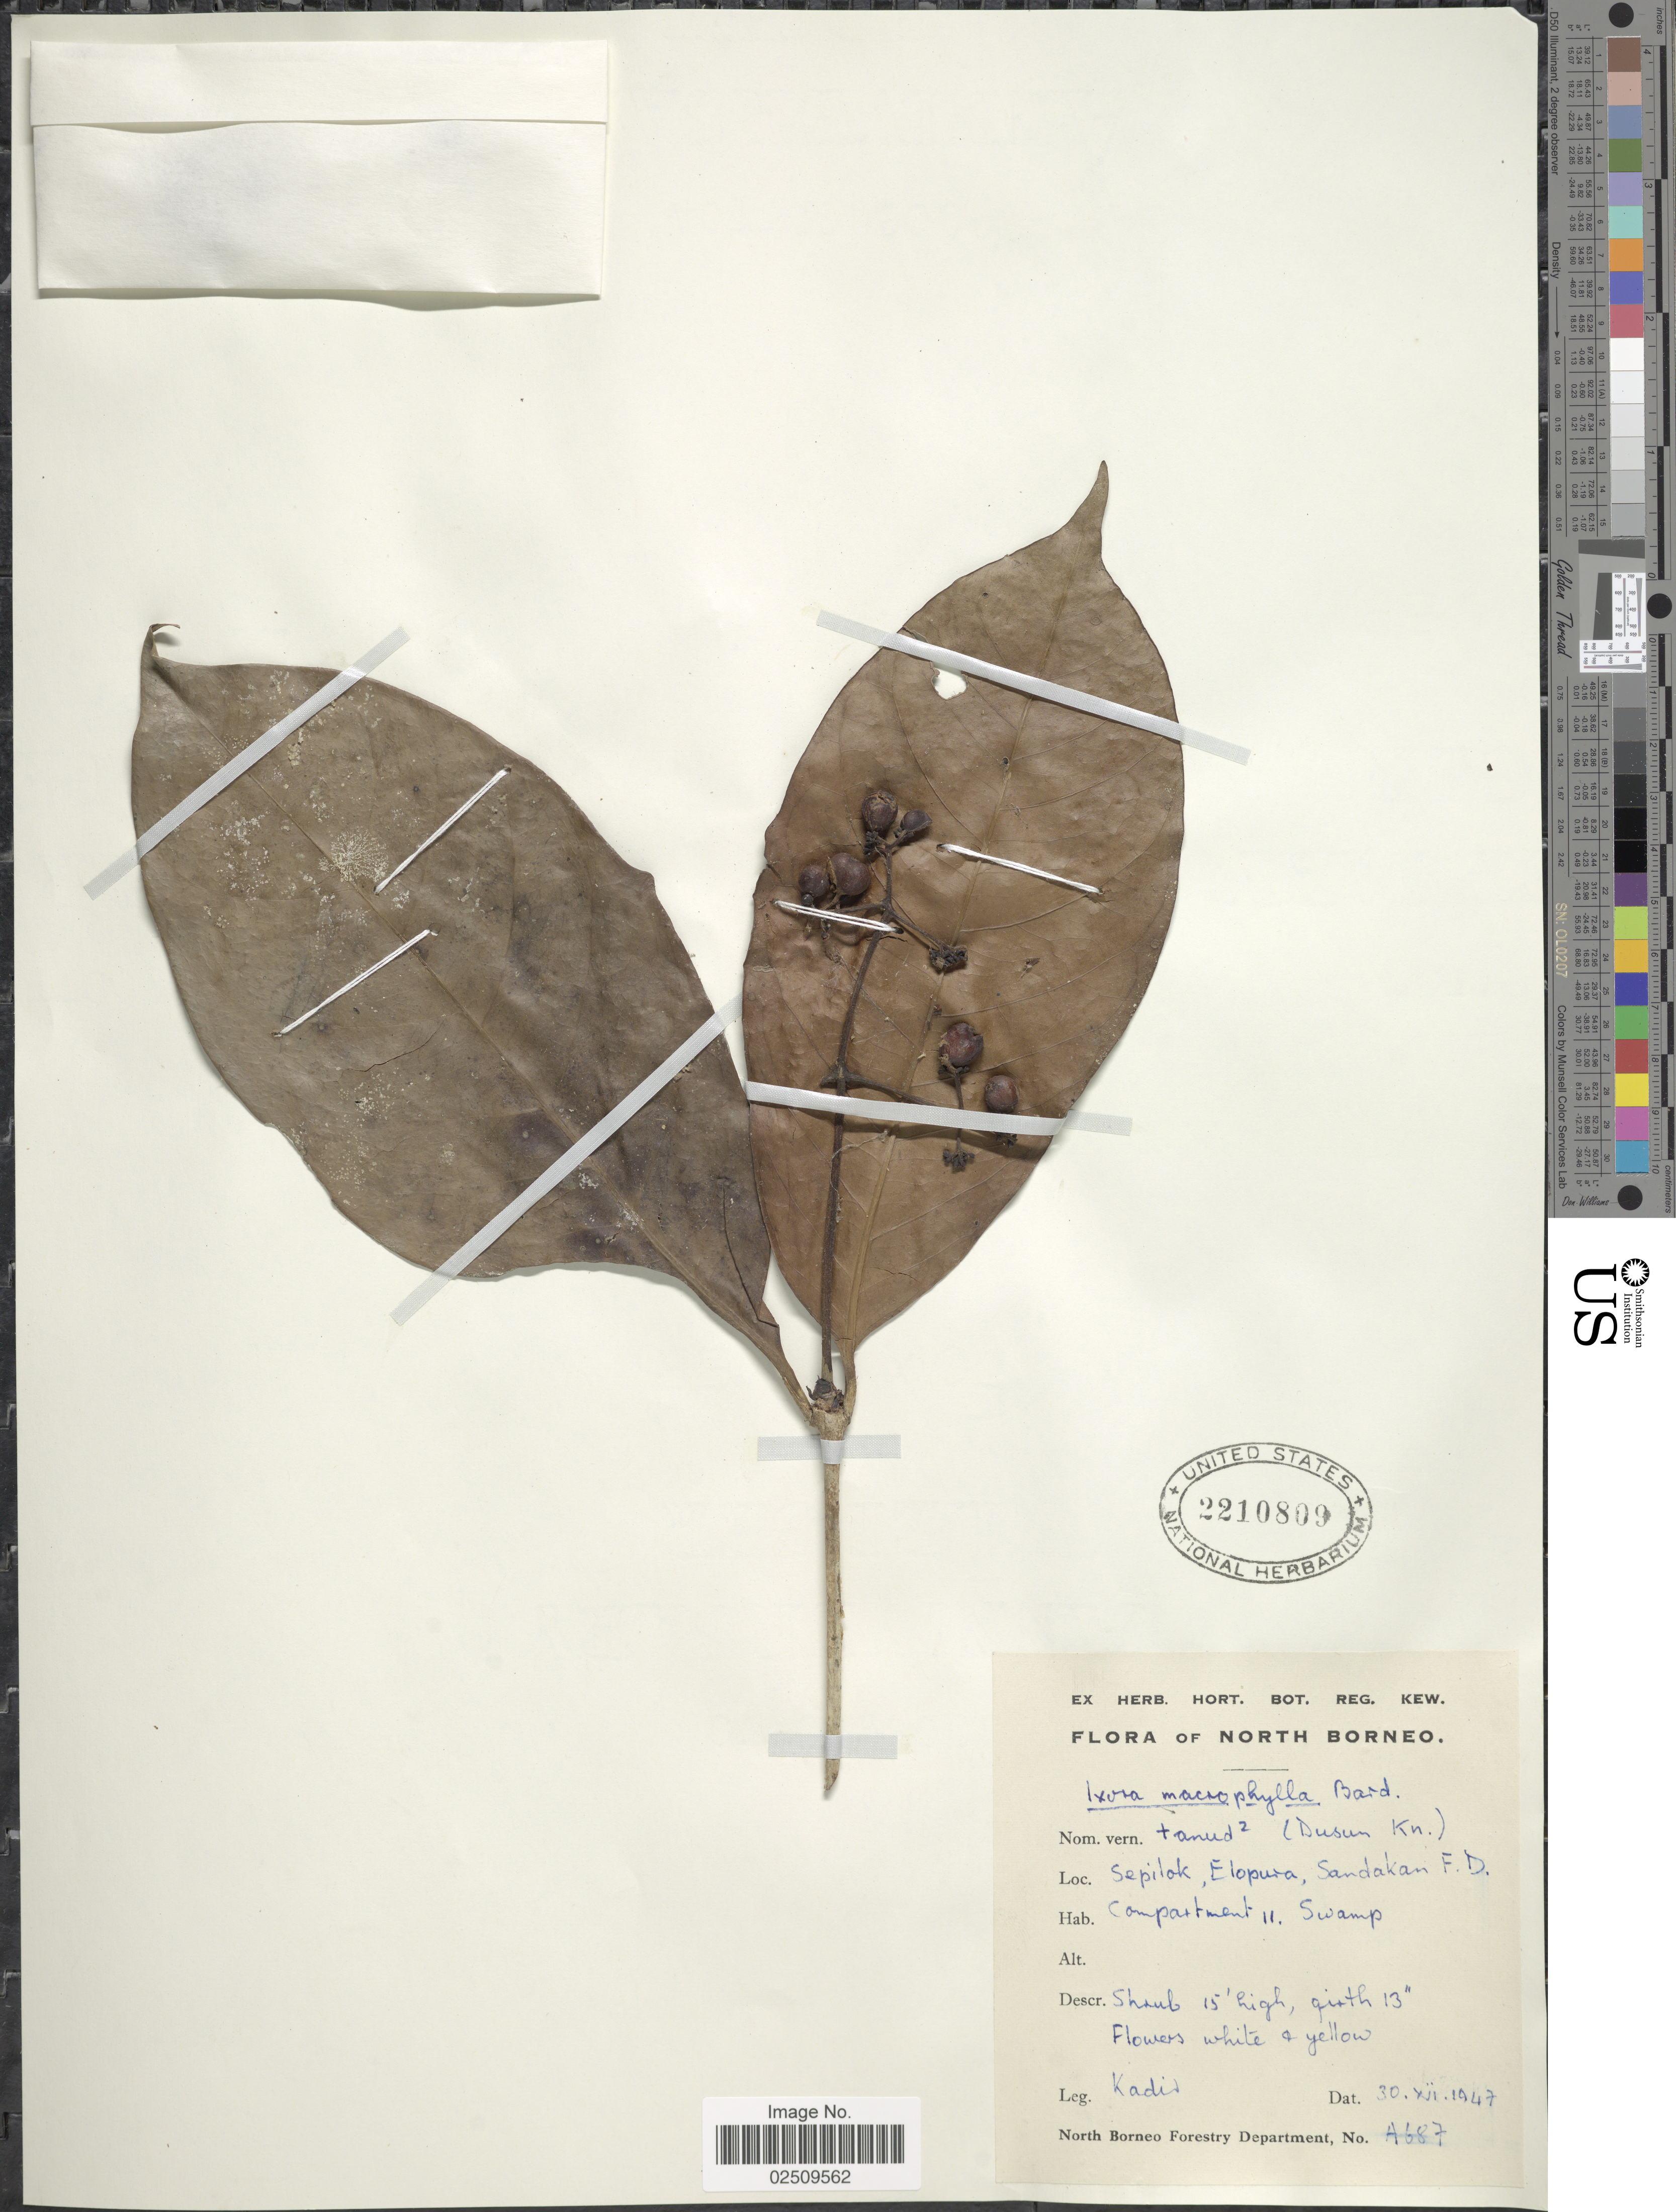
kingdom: Plantae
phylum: Tracheophyta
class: Magnoliopsida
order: Gentianales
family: Rubiaceae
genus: Ixora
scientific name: Ixora macrophylla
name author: Bartl. ex DC.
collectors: -. Kadir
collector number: A687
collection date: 1947-12-30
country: Malaysia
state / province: Sabah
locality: North Borneo, Sepilok, Elopura, Sandakan, F. D. Compartment 11 Swamp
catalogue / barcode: US 2210809